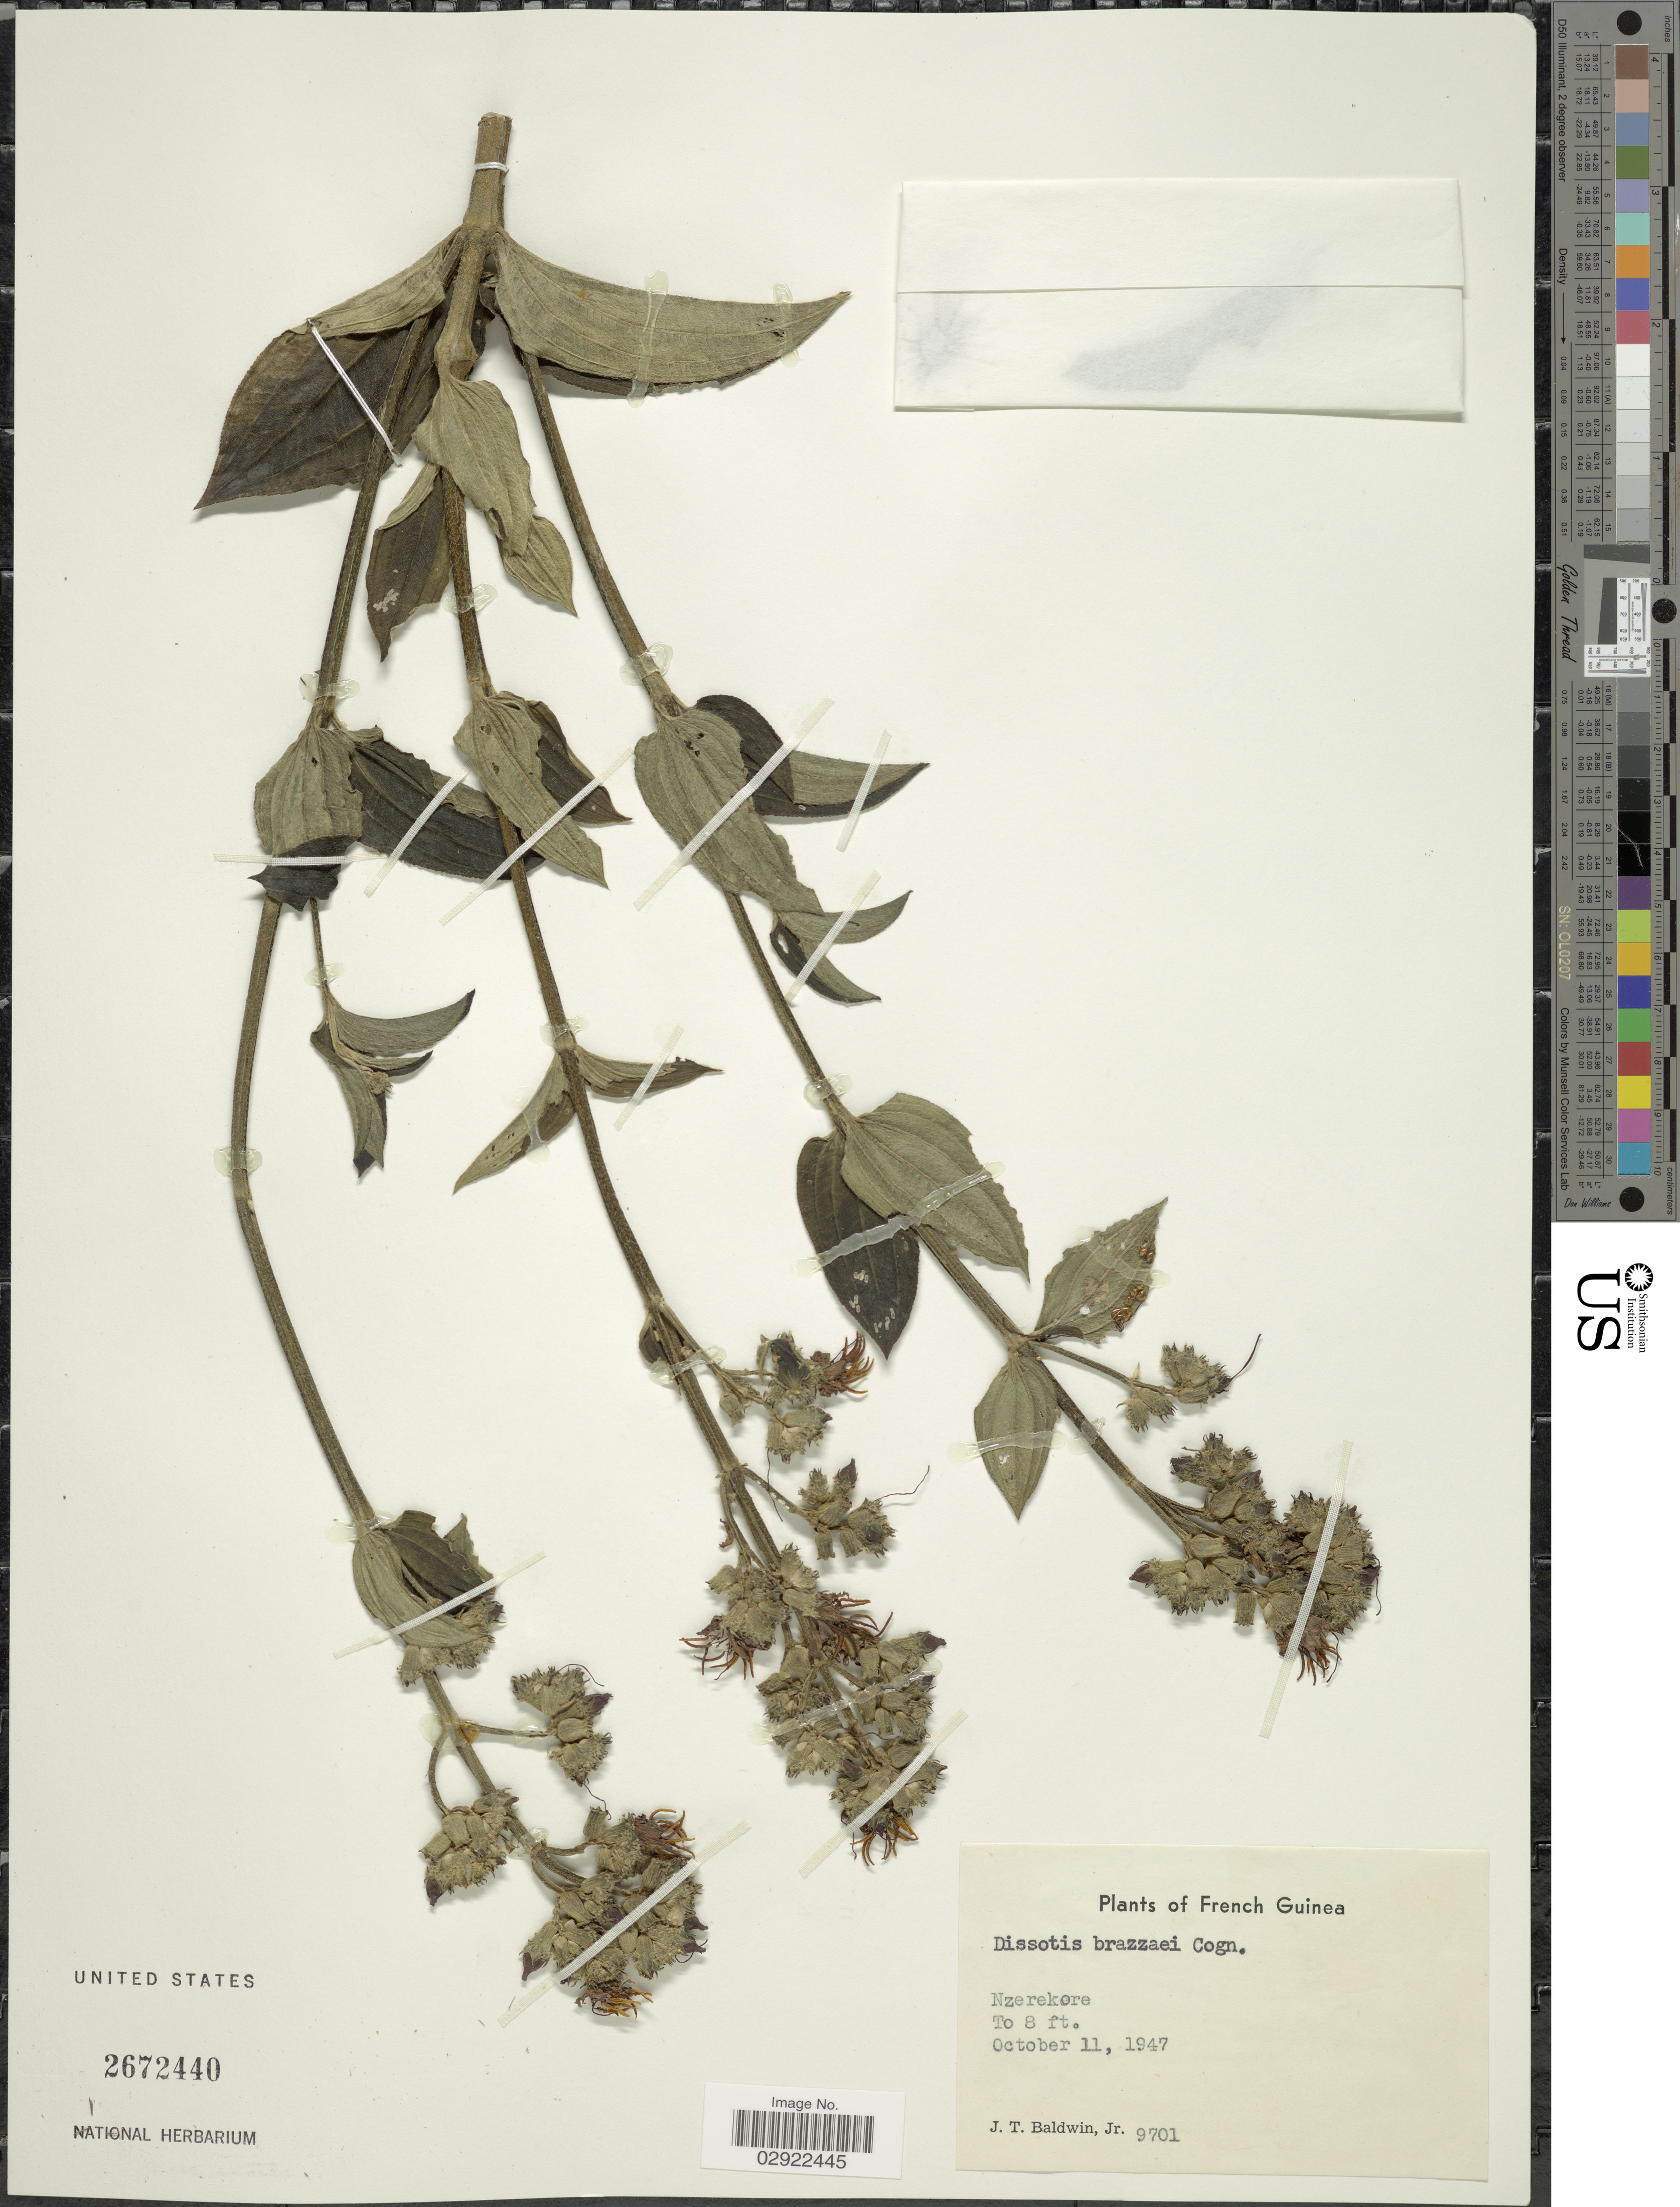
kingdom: Plantae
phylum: Tracheophyta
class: Magnoliopsida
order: Myrtales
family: Melastomataceae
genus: Dupineta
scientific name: Dupineta brazzae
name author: (Cogn.) Ver.-Lib. & G. Kadereit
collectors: J. T. Baldwin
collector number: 9701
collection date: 1947-10-11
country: Guinea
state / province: Nzérékoré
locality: French Guinea.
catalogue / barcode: US 2672440